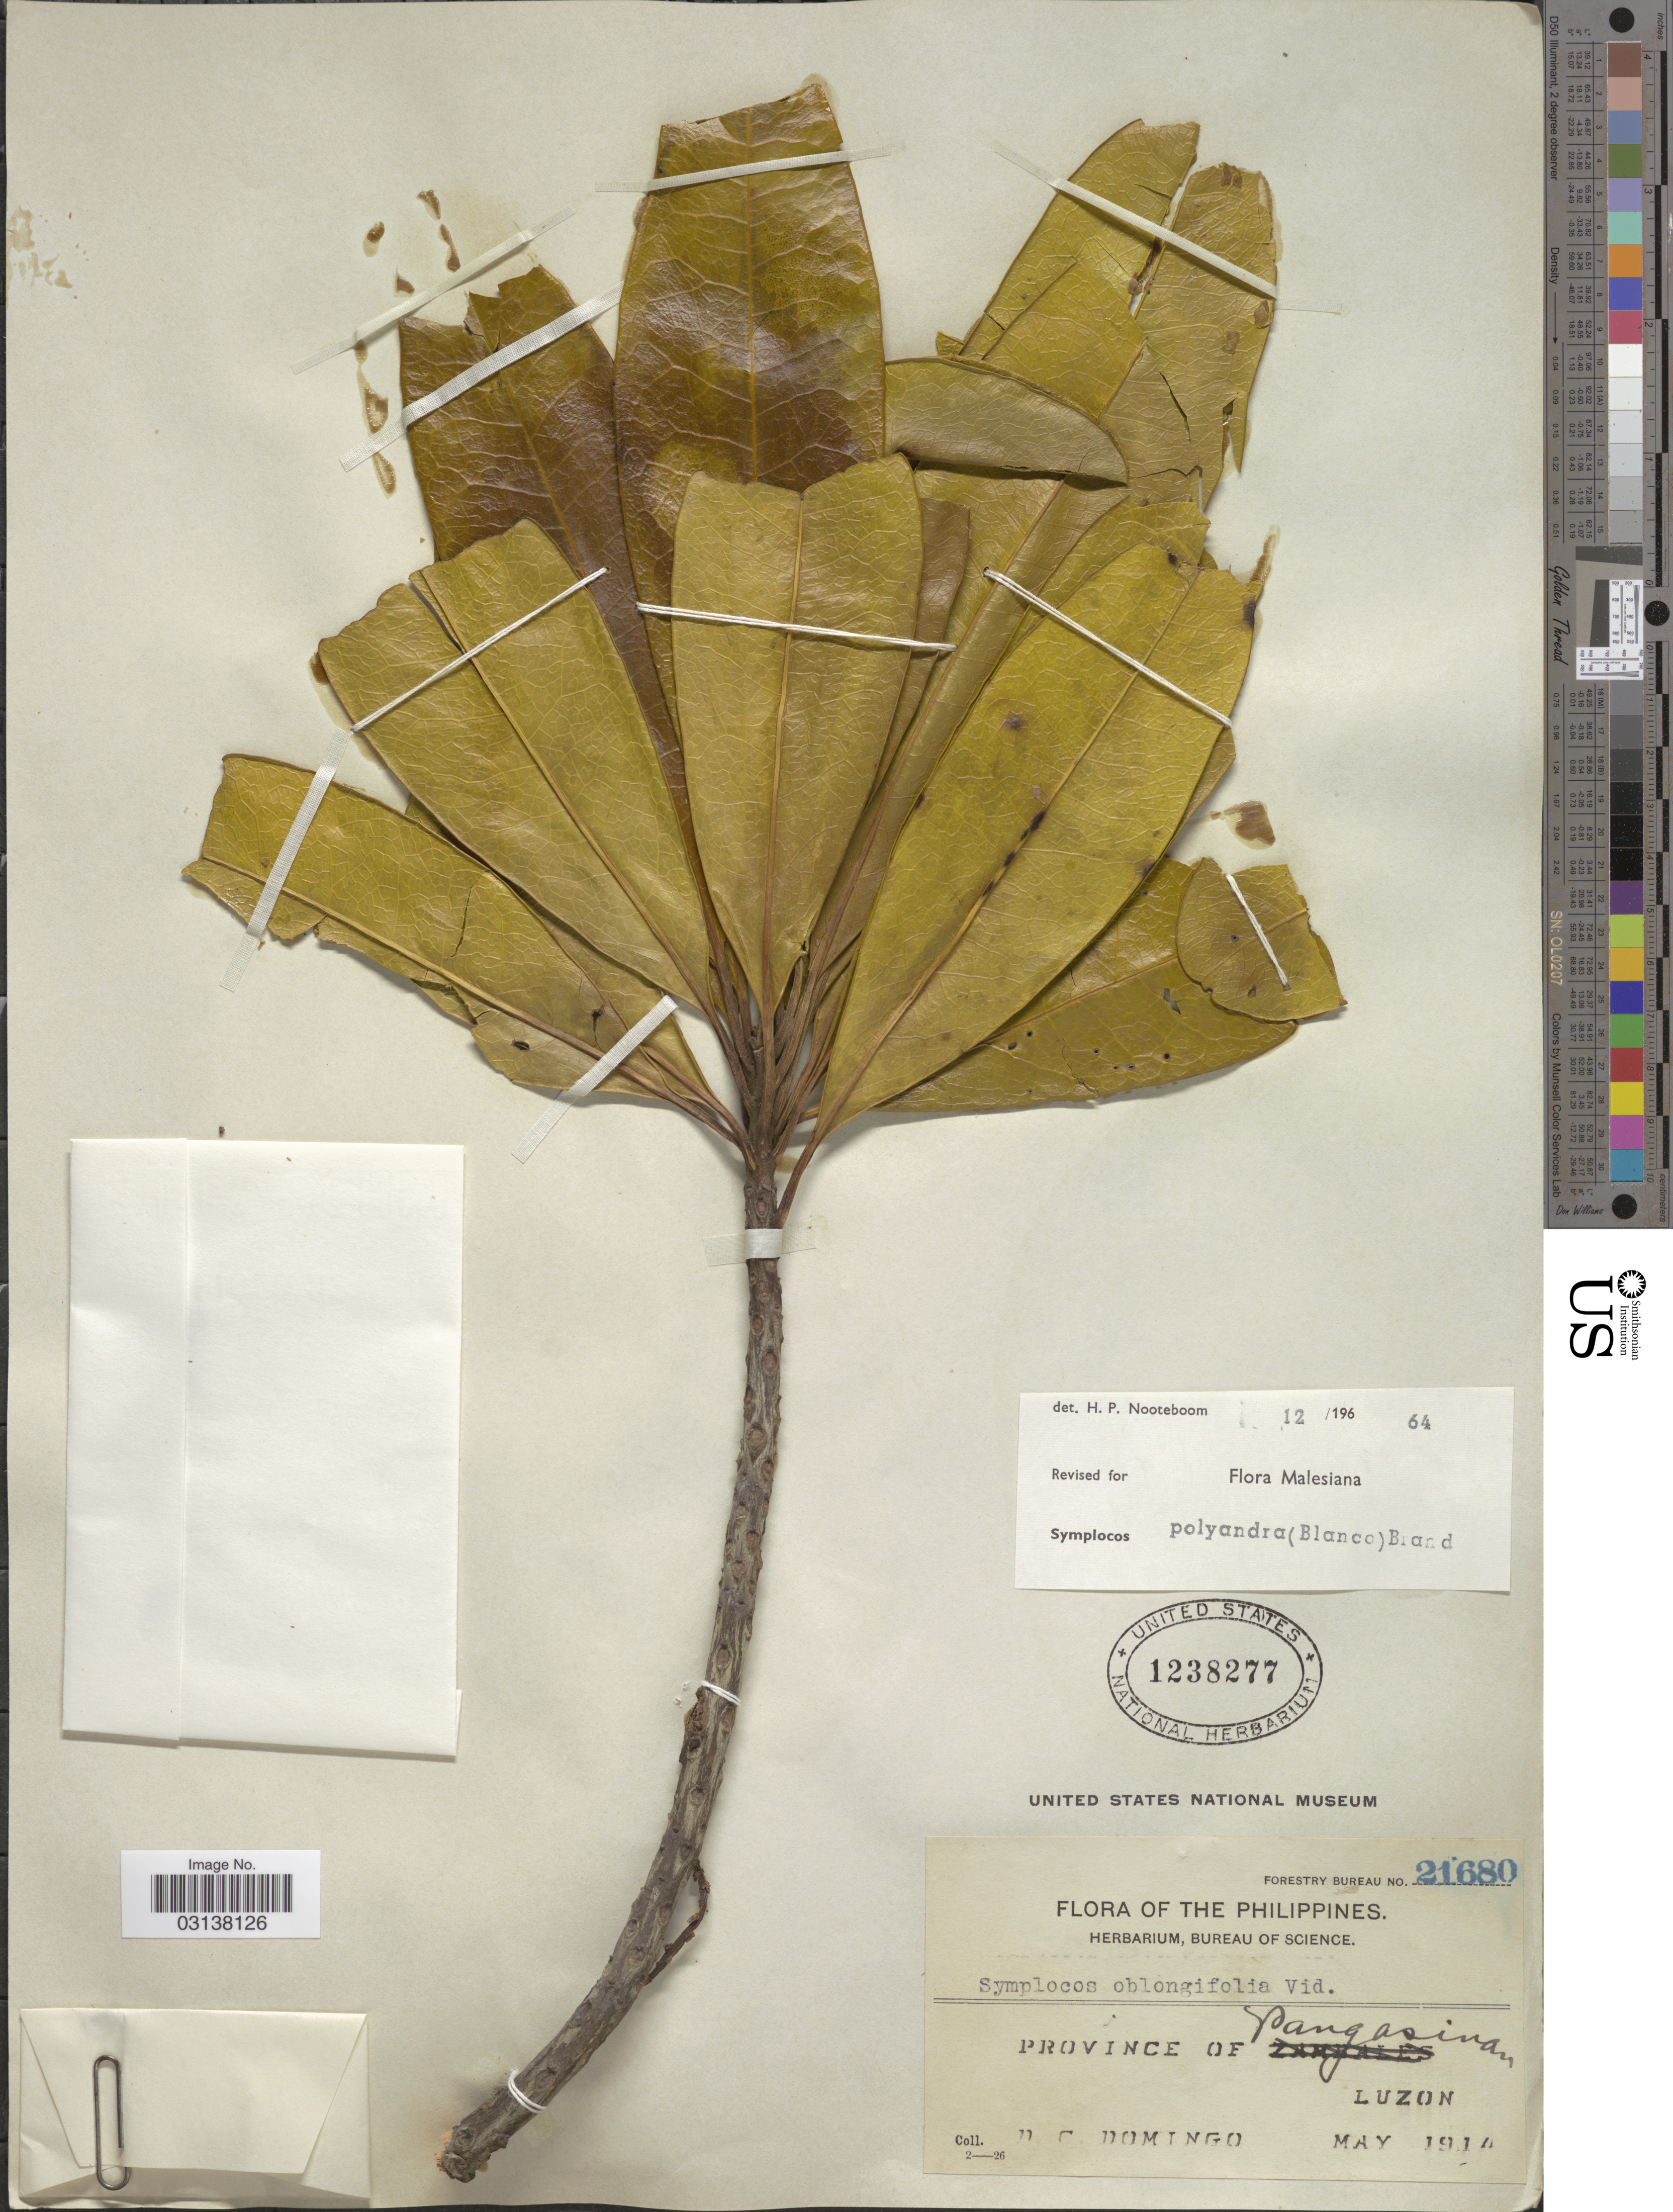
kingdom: Plantae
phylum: Tracheophyta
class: Magnoliopsida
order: Ericales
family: Symplocaceae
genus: Symplocos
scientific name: Symplocos polyandra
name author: (Blanco) Brand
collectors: D. Domingo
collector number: Forestry Bureau 21680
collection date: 1914-05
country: Philippines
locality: The Philippines. Province of Pangasiran Luzon.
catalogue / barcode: US 1238277